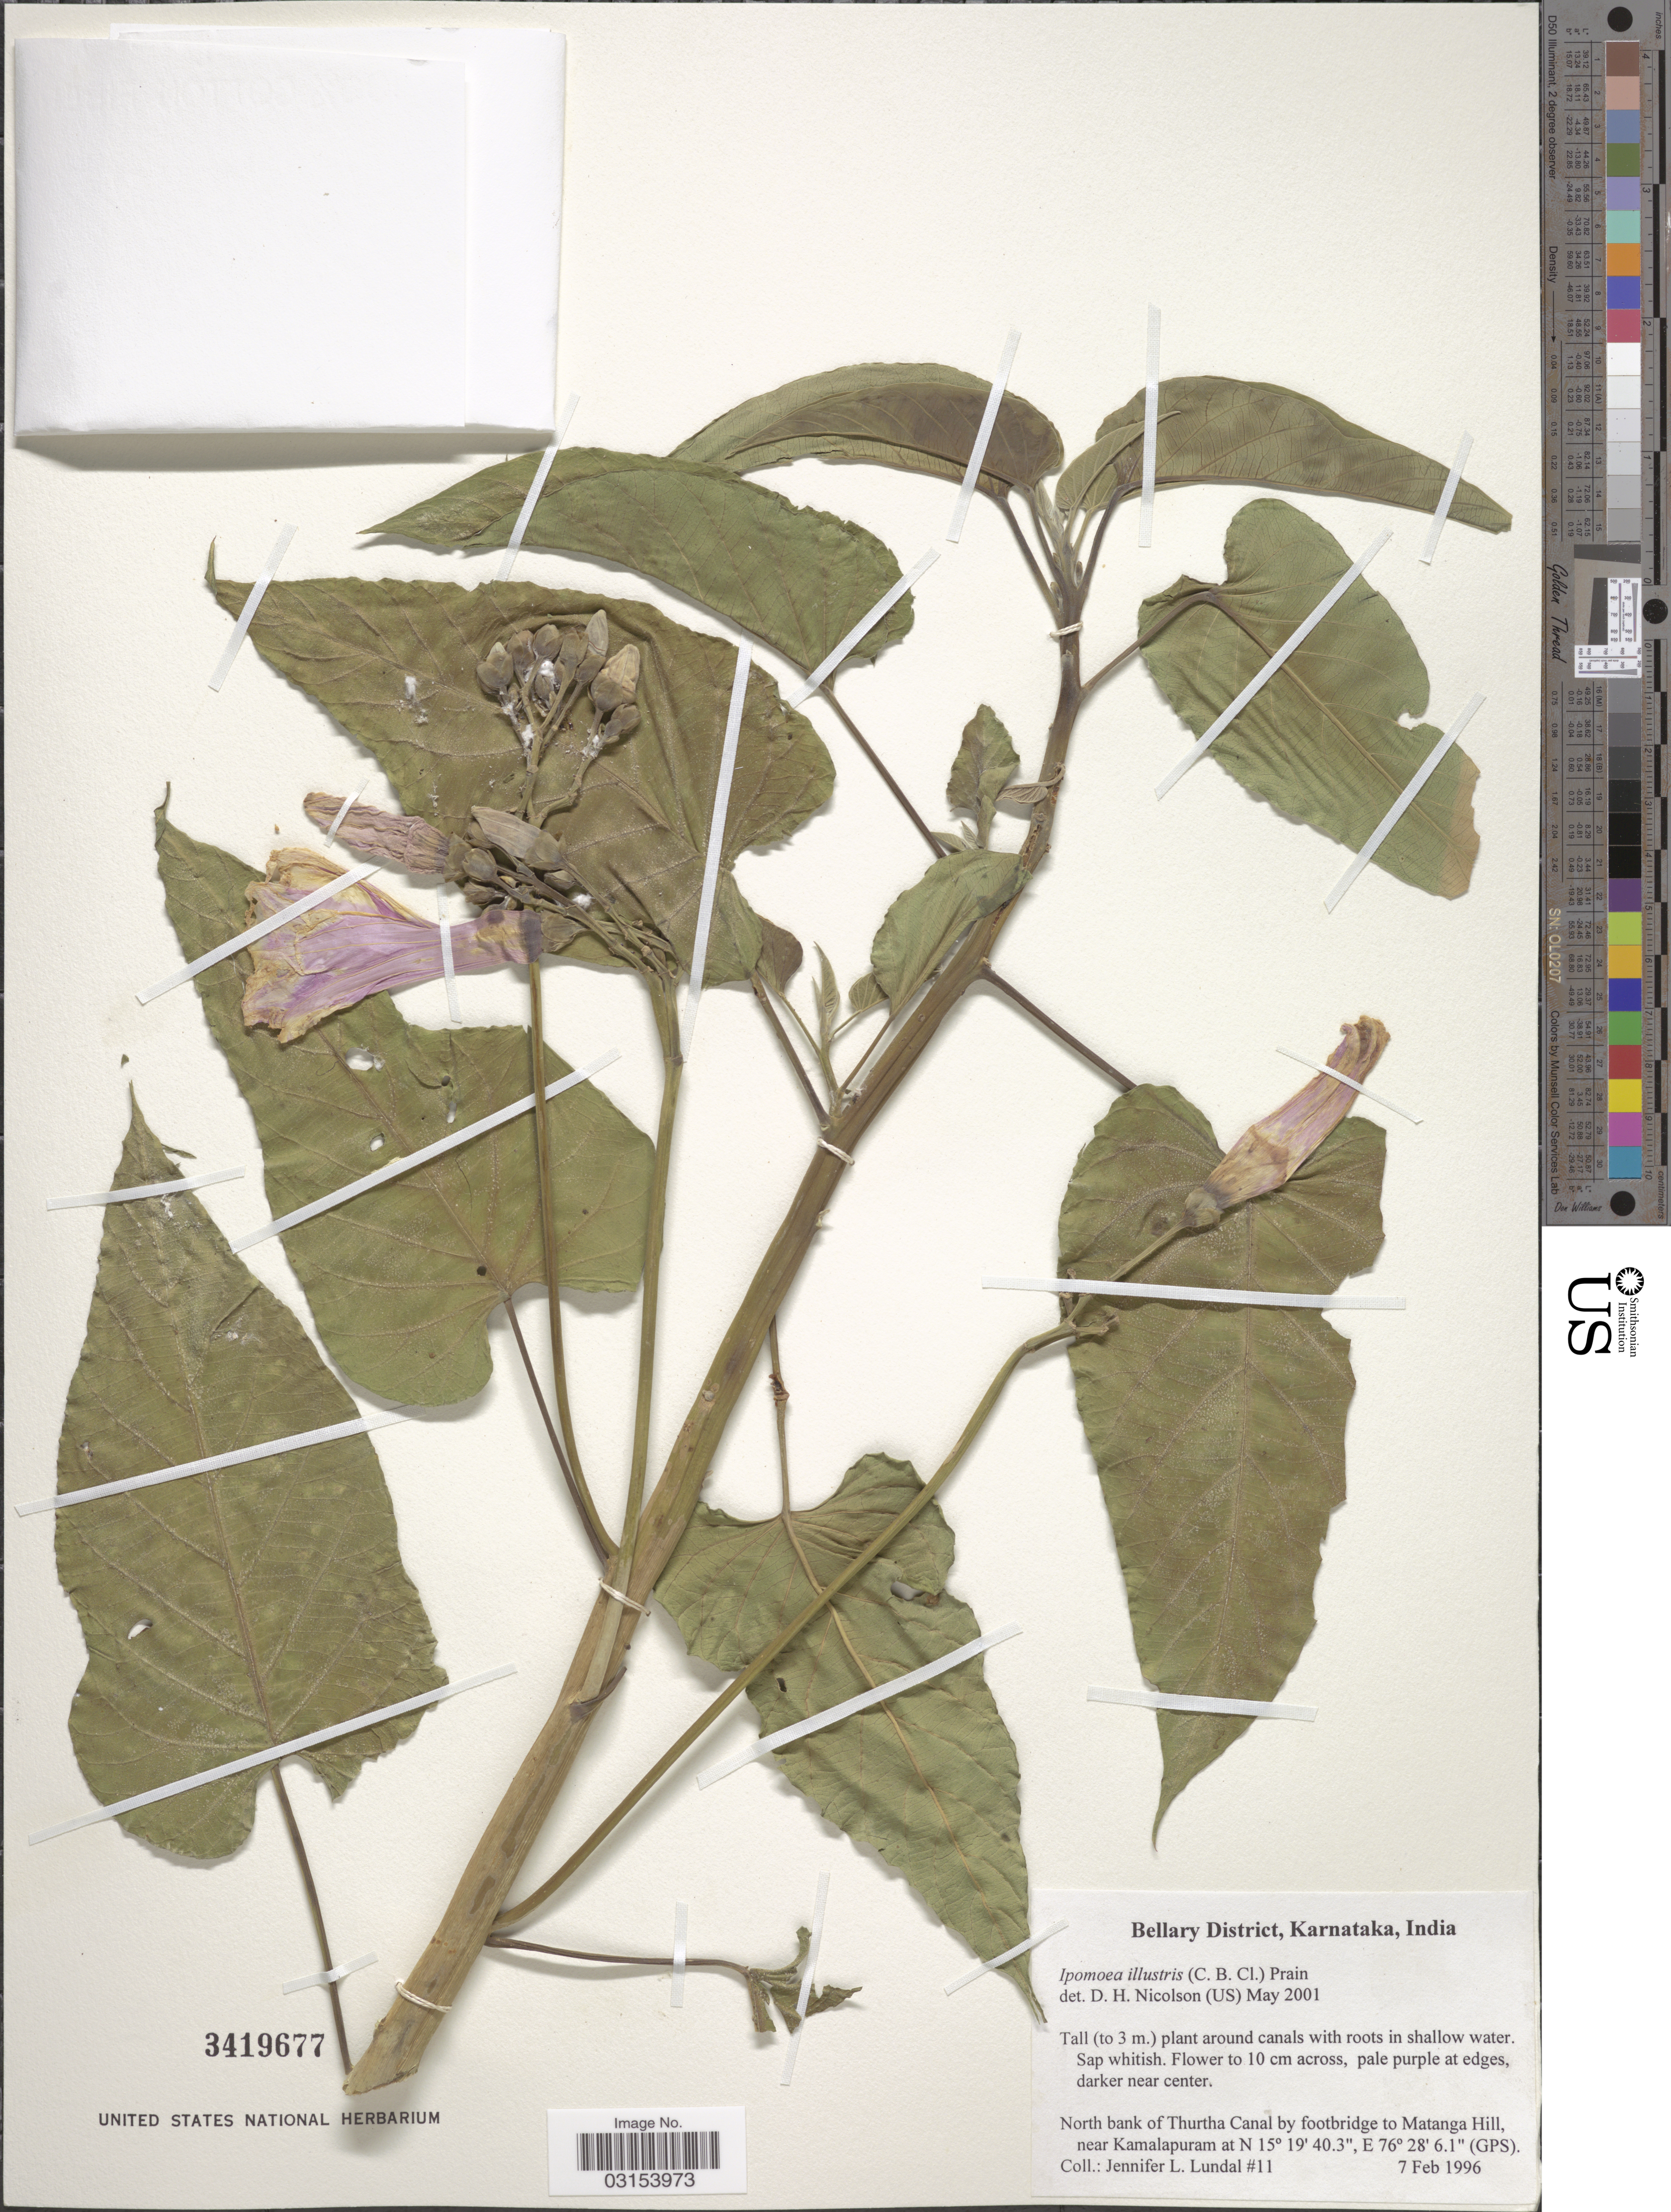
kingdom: Plantae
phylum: Tracheophyta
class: Magnoliopsida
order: Solanales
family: Convolvulaceae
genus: Ipomoea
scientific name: Ipomoea illustris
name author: Prain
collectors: J. Lundal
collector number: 11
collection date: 1996-02-07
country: India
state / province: Karnataka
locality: Bellary District. North bank of Thurtha Canal by footbridge to Matanga Hill, near Kamalapuram.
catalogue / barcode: US 3419677